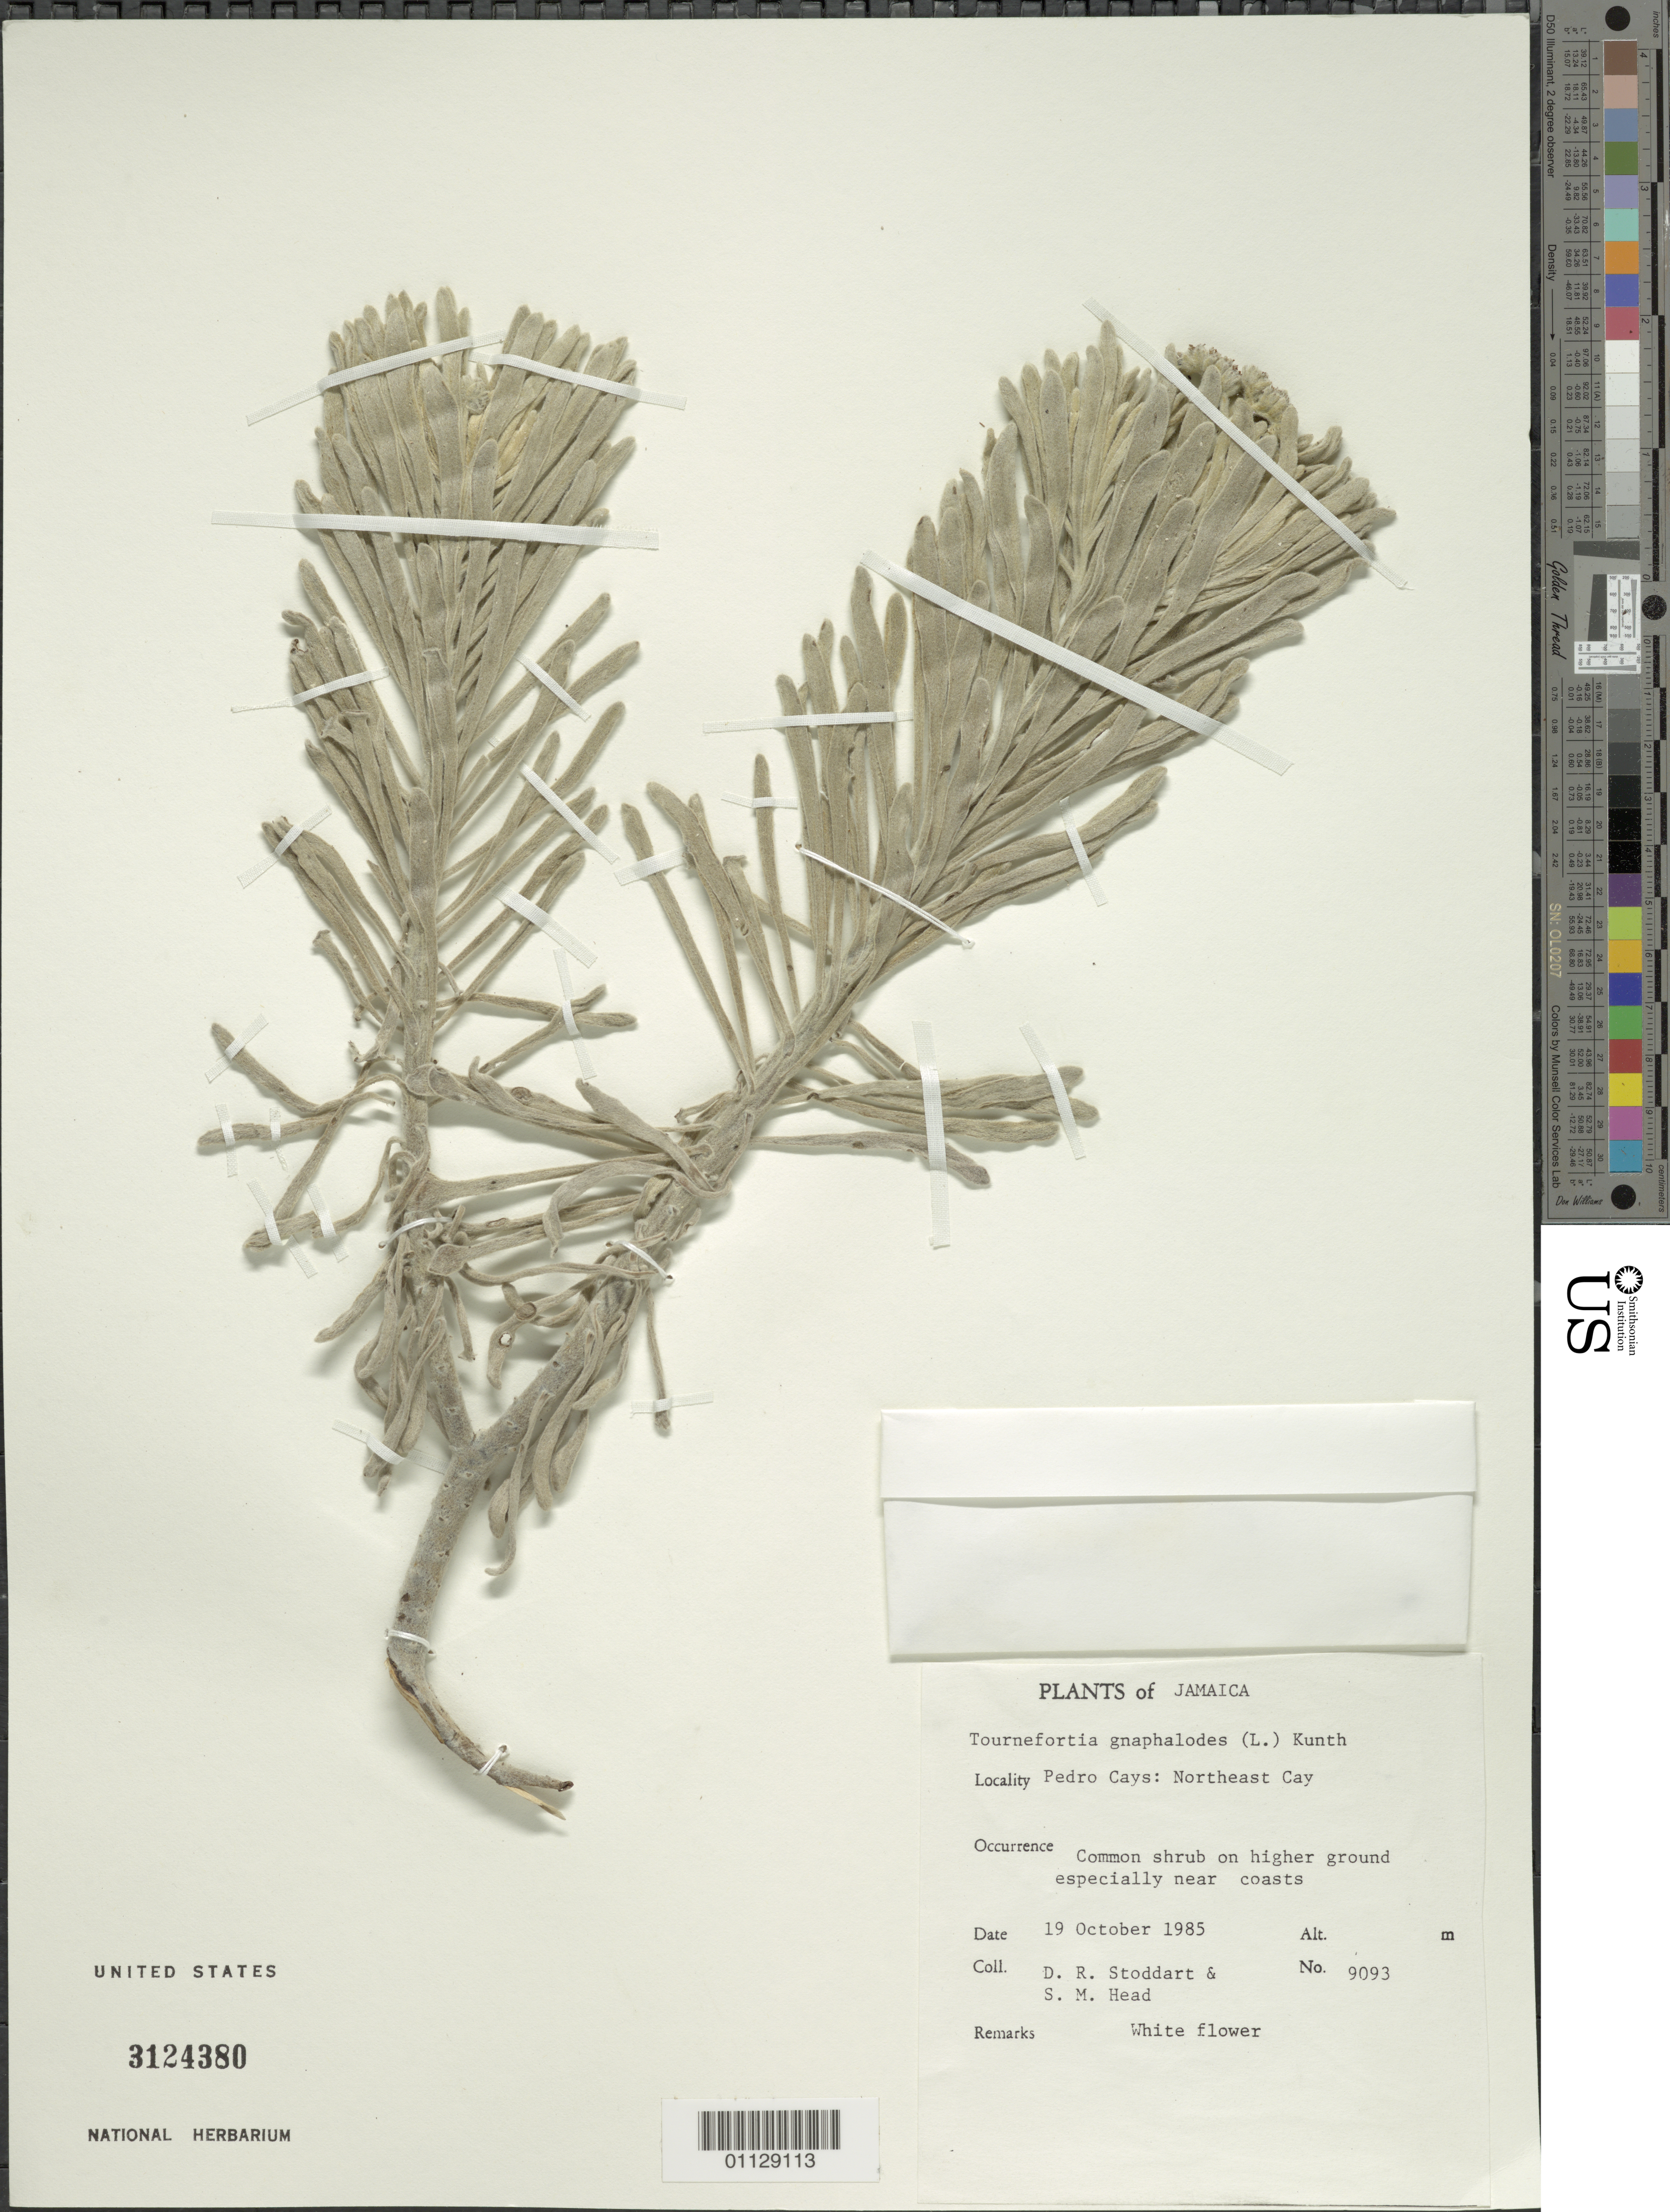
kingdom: Plantae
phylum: Tracheophyta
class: Magnoliopsida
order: Boraginales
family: Heliotropiaceae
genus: Tournefortia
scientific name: Tournefortia gnaphalodes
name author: (L.) R. Br.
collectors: D. R. Stoddart & S. Head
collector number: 9093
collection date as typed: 19 Oct 1985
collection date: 1985-10-19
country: Jamaica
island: Jamaica I.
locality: Common shrubon higher ground especially near coasts, Pedro Cays; Northeast Cay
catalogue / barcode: US 3124380